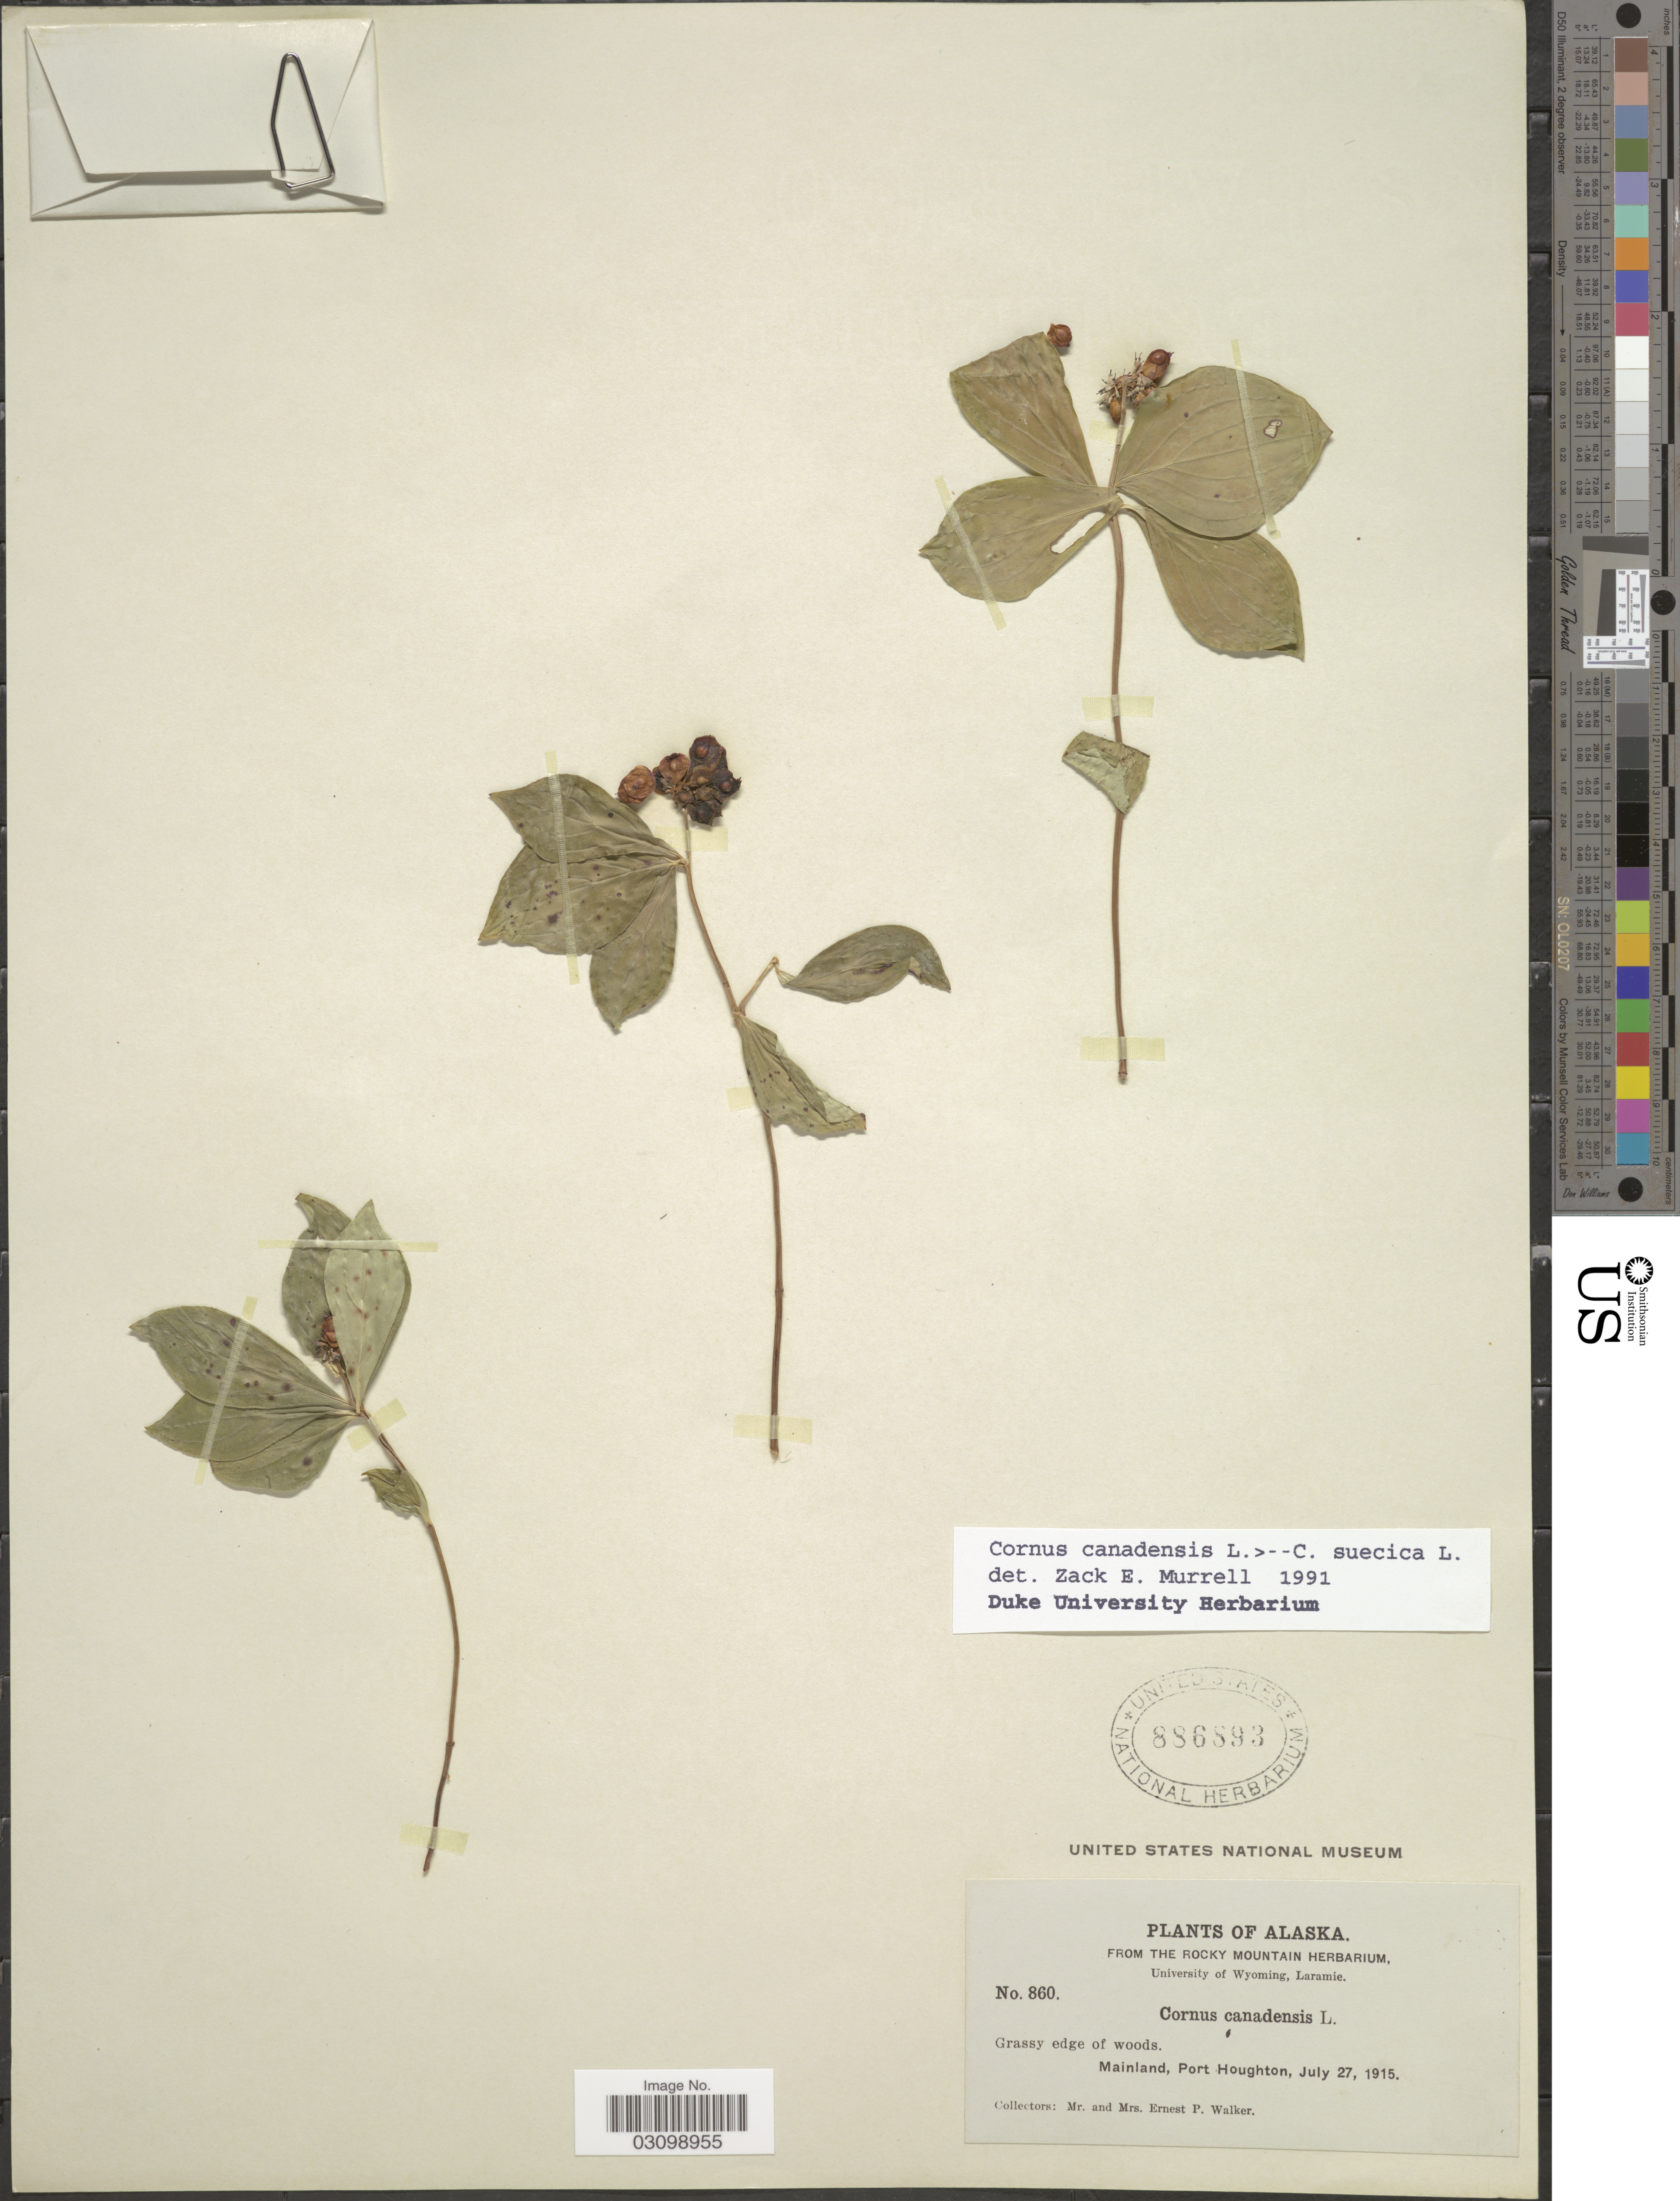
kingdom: Plantae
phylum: Tracheophyta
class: Magnoliopsida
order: Cornales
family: Cornaceae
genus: Cornus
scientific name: Cornus sp.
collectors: E. P. Walker & E. Walker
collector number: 860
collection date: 1915-07-27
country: United States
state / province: Alaska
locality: Mainland, Port Houghton.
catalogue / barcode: US 886893